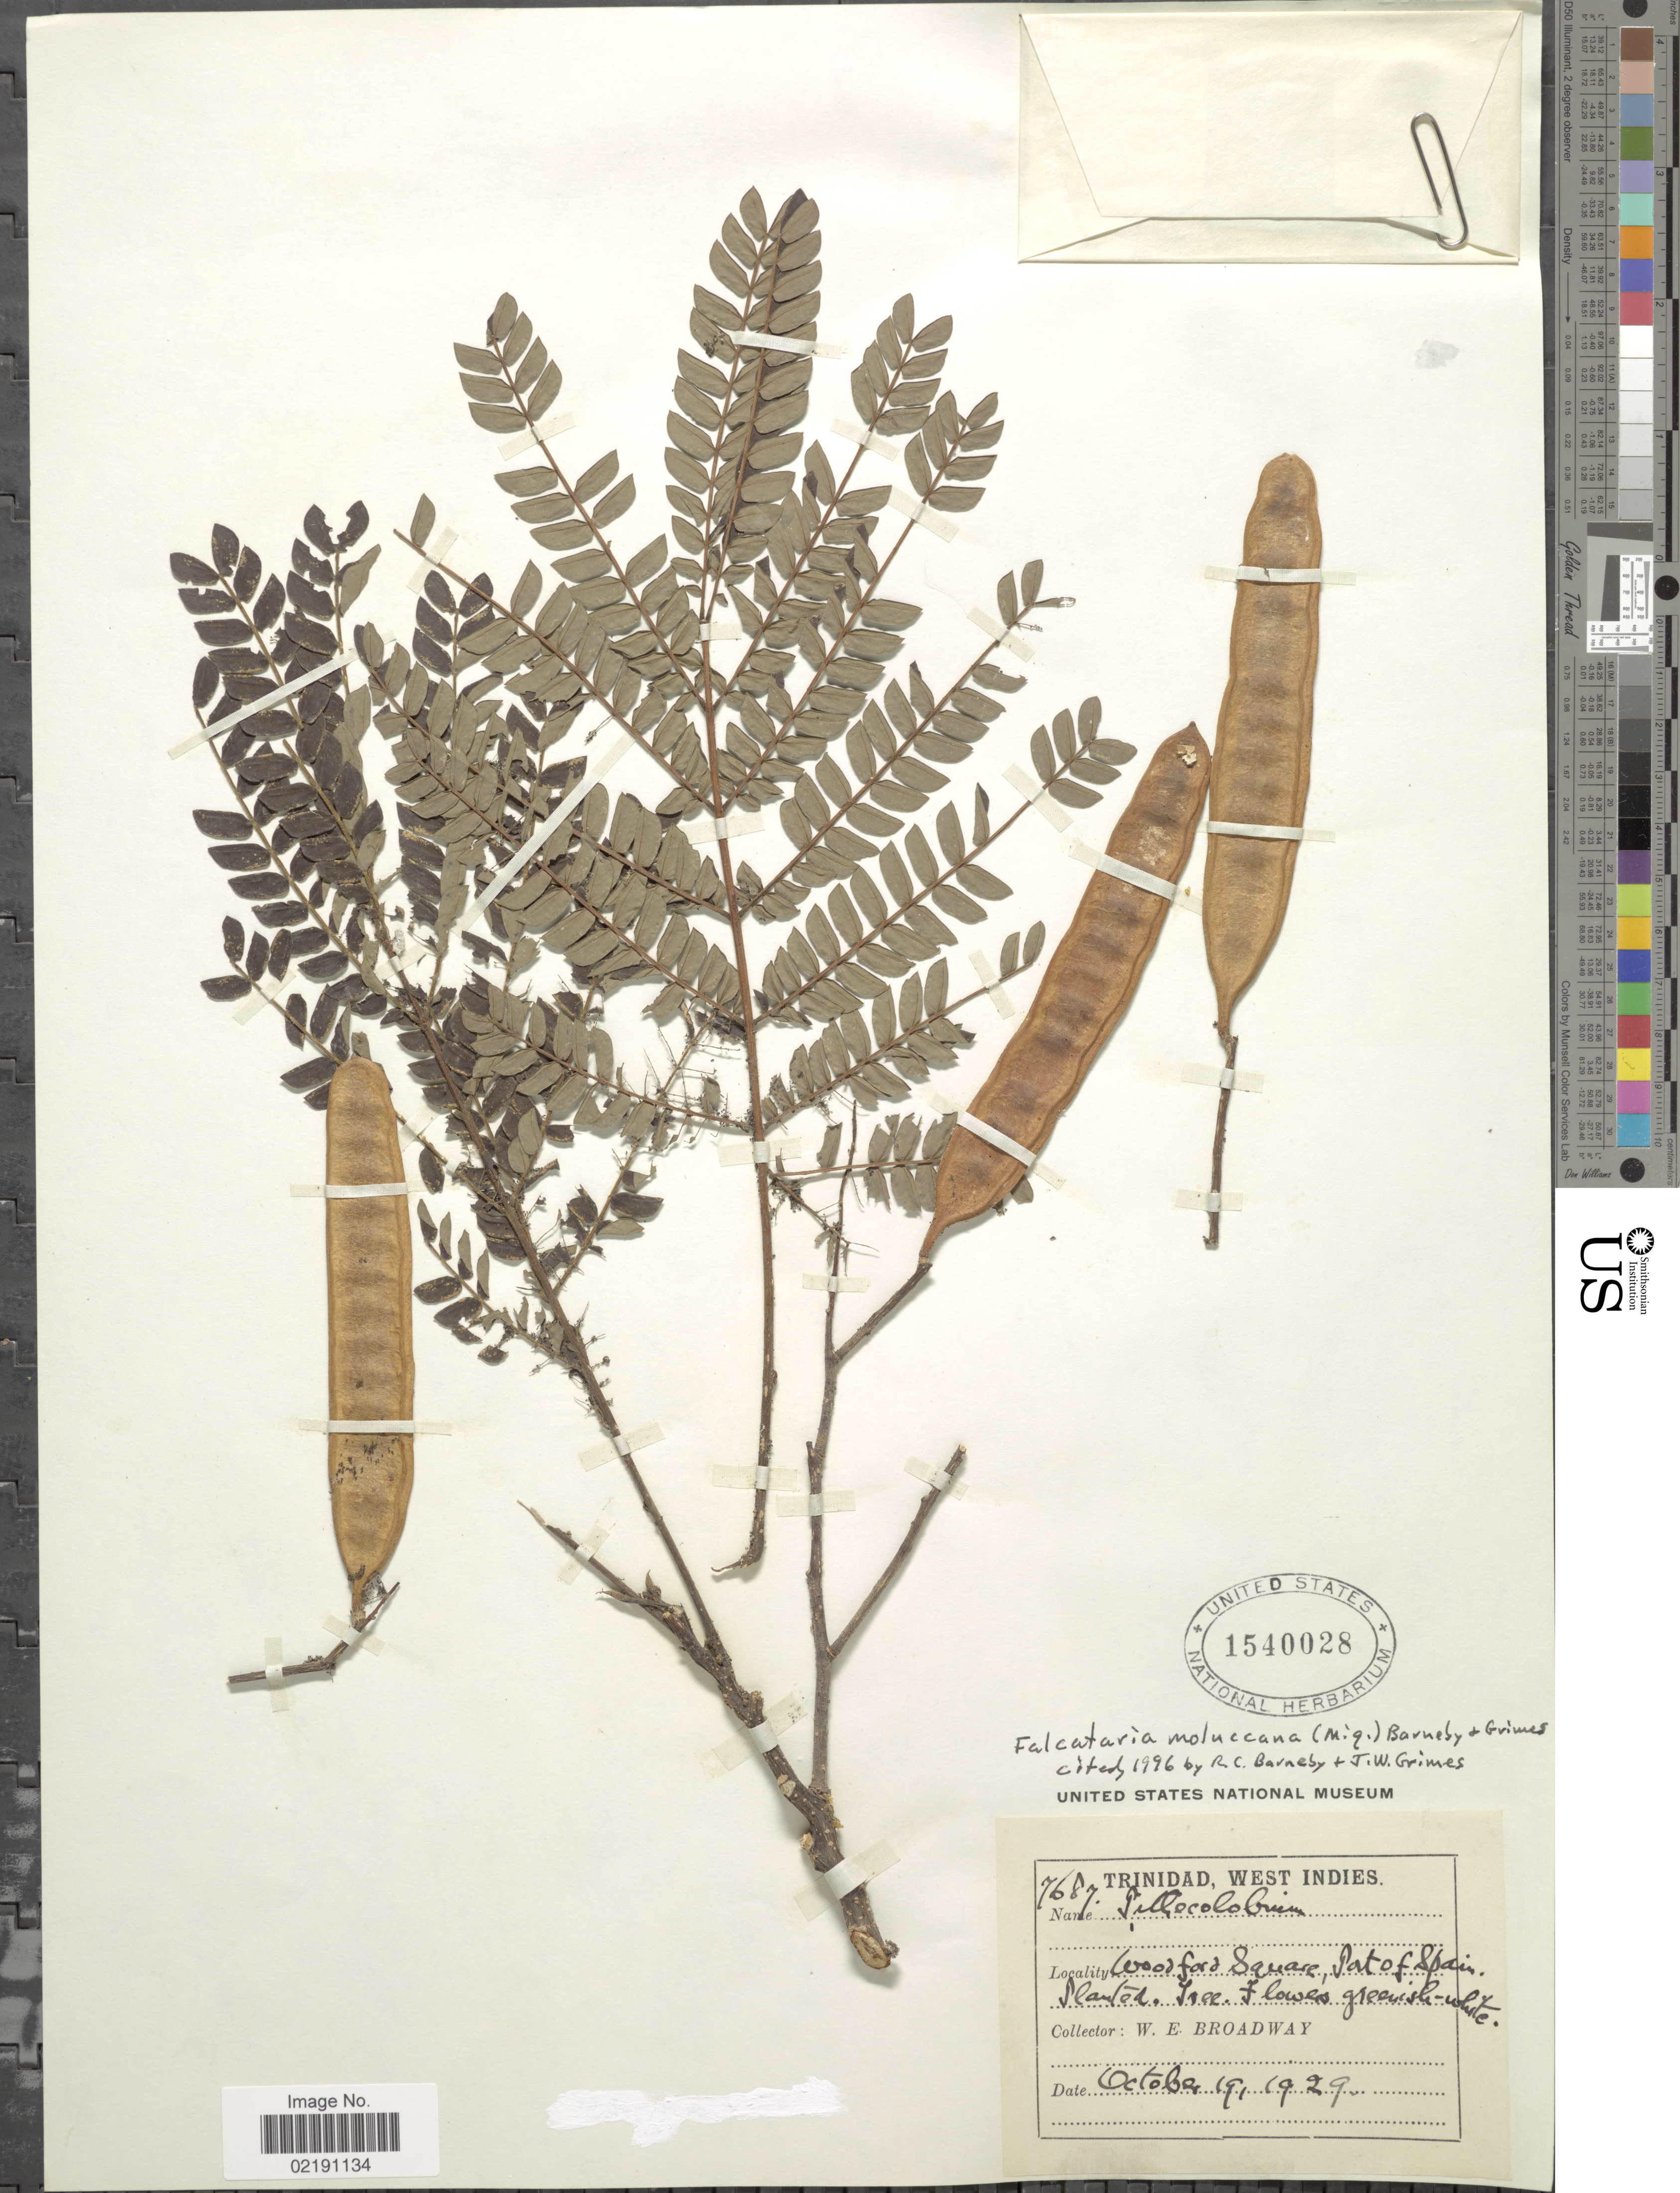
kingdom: Plantae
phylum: Tracheophyta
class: Magnoliopsida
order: Fabales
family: Fabaceae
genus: Falcataria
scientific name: Falcataria moluccana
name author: (Miq.) Barneby & Grimes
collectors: W. E. Broadway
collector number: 7687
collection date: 1929-10-19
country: Trinidad and Tobago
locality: Trinidad, West Indies. Woodford Square, Port of Spain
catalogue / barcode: US 1540028